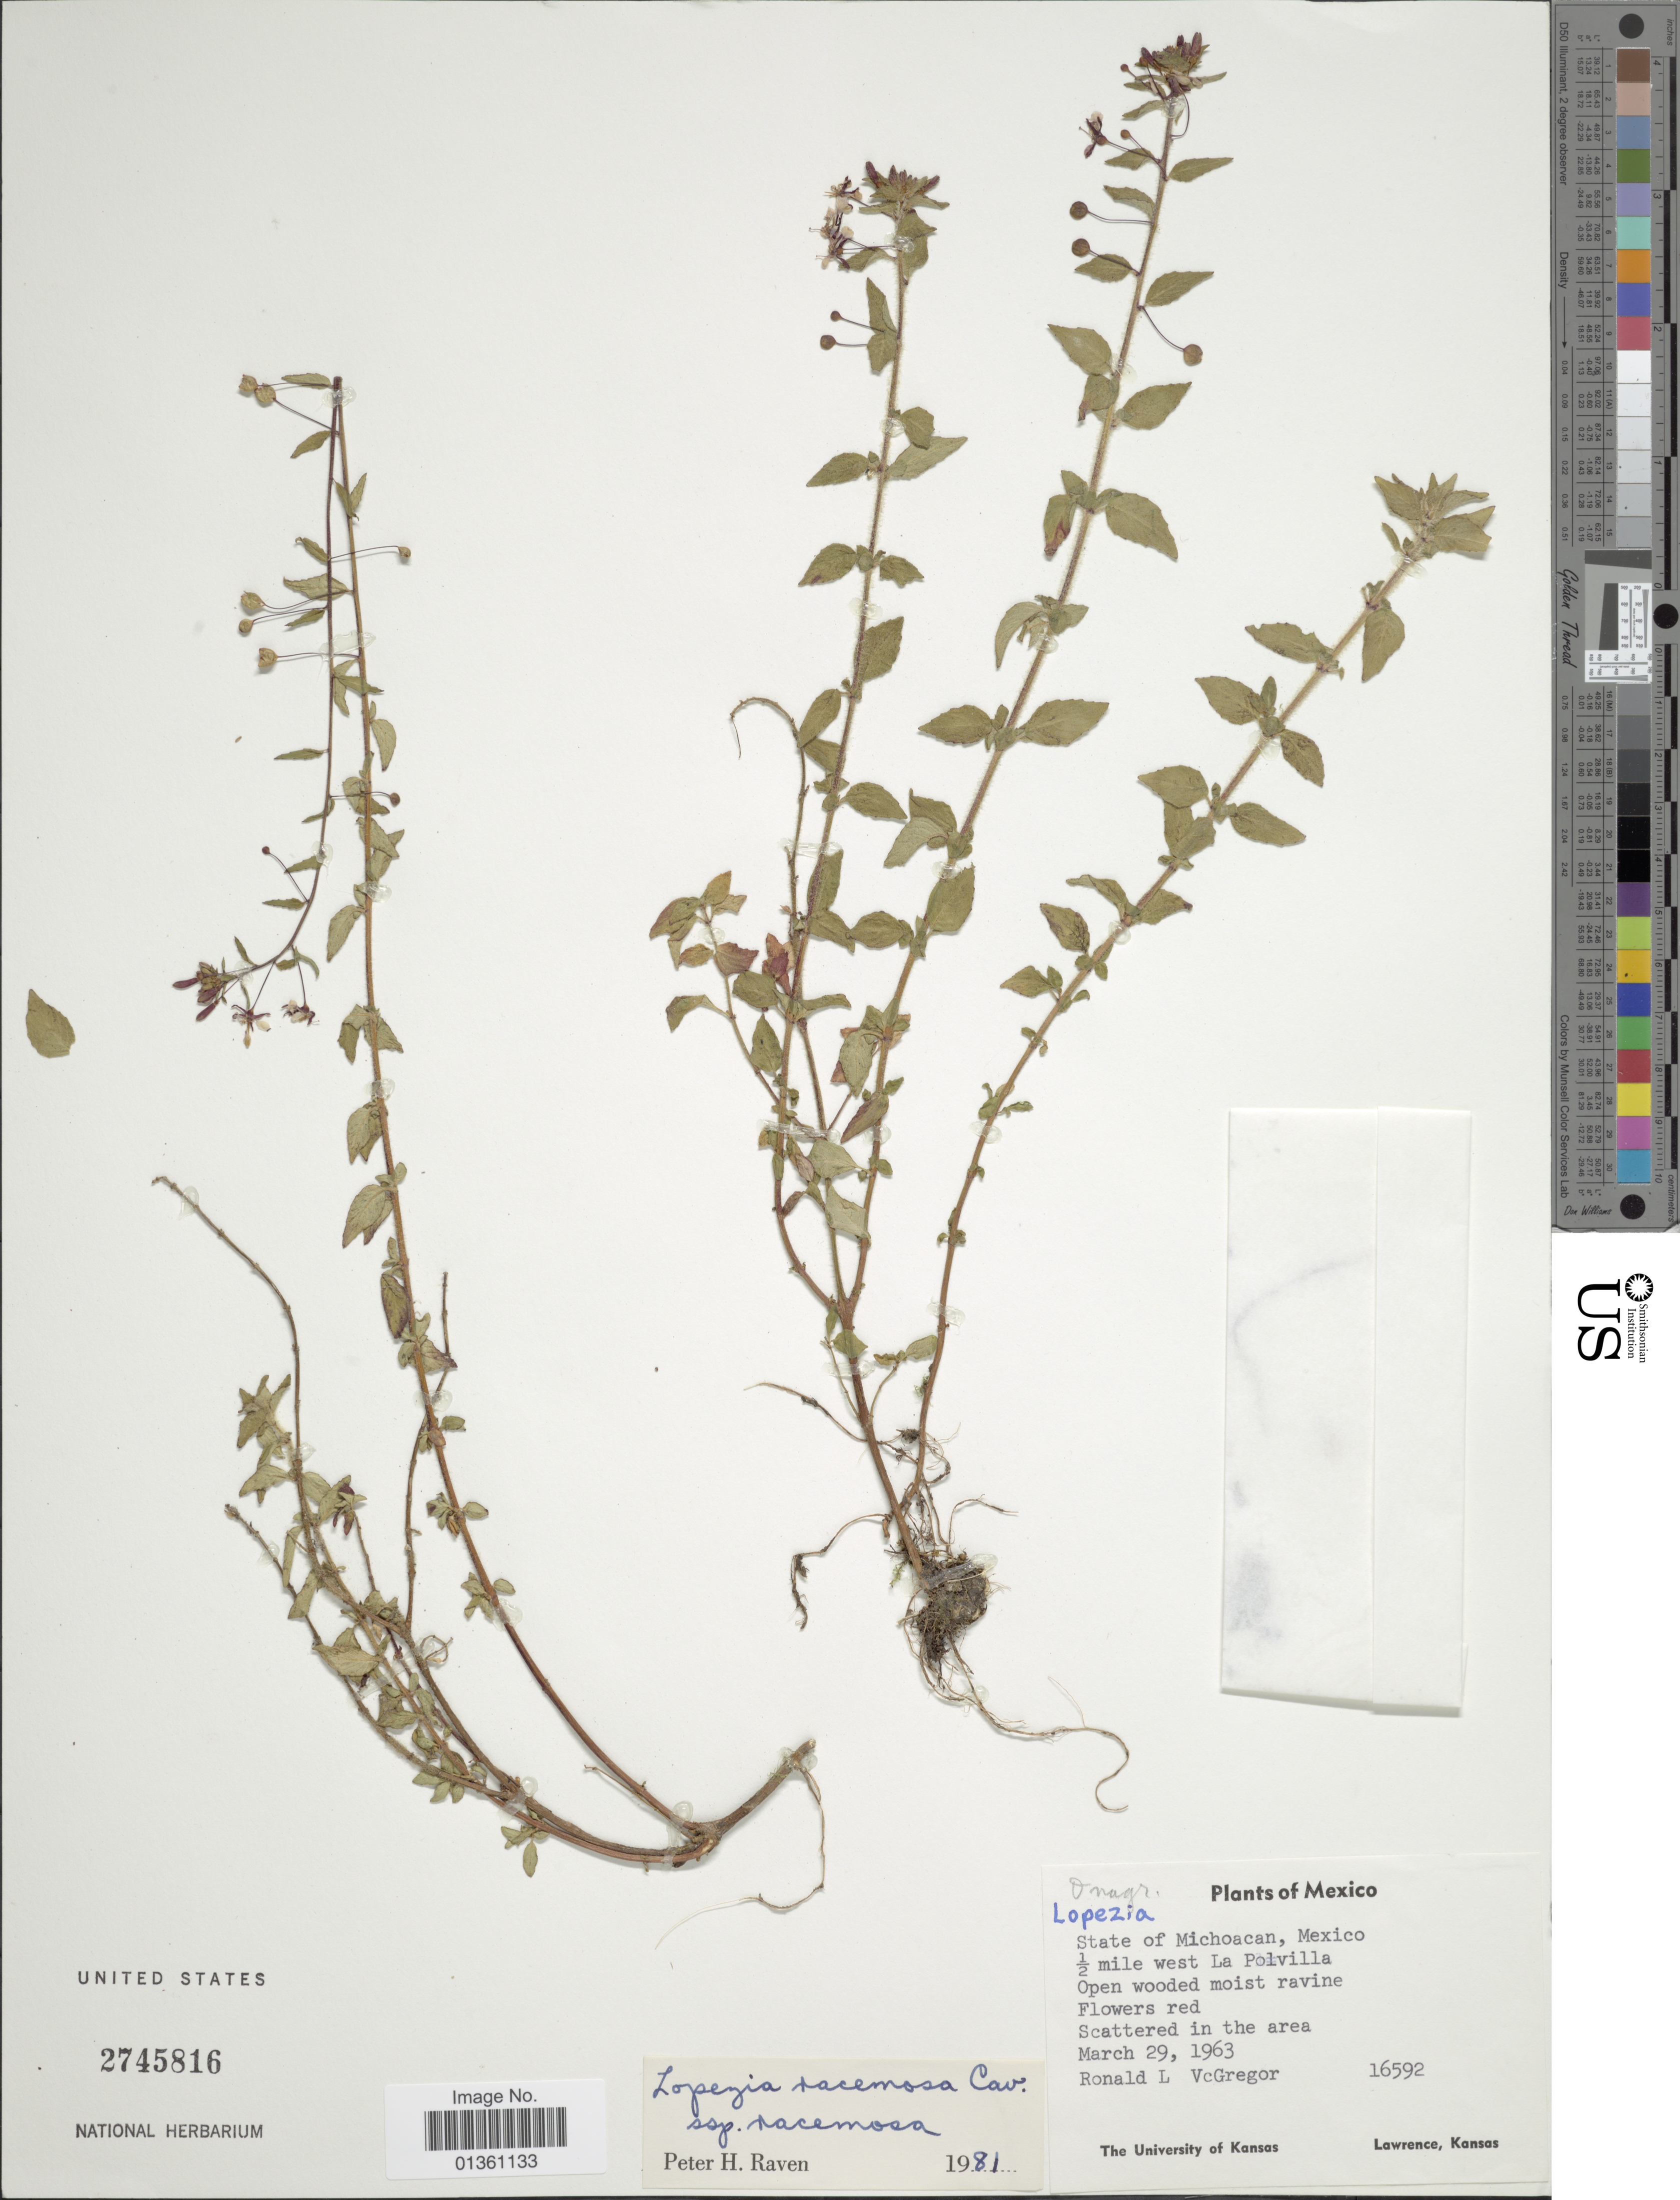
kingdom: Plantae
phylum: Tracheophyta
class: Magnoliopsida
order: Myrtales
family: Onagraceae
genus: Lopezia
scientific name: Lopezia racemosa subsp. racemosa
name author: Cav.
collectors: R. McGregor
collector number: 16592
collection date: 1963-03-29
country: Mexico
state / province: Michoacán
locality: ½ mile west La Polvilla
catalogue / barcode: US 2745816